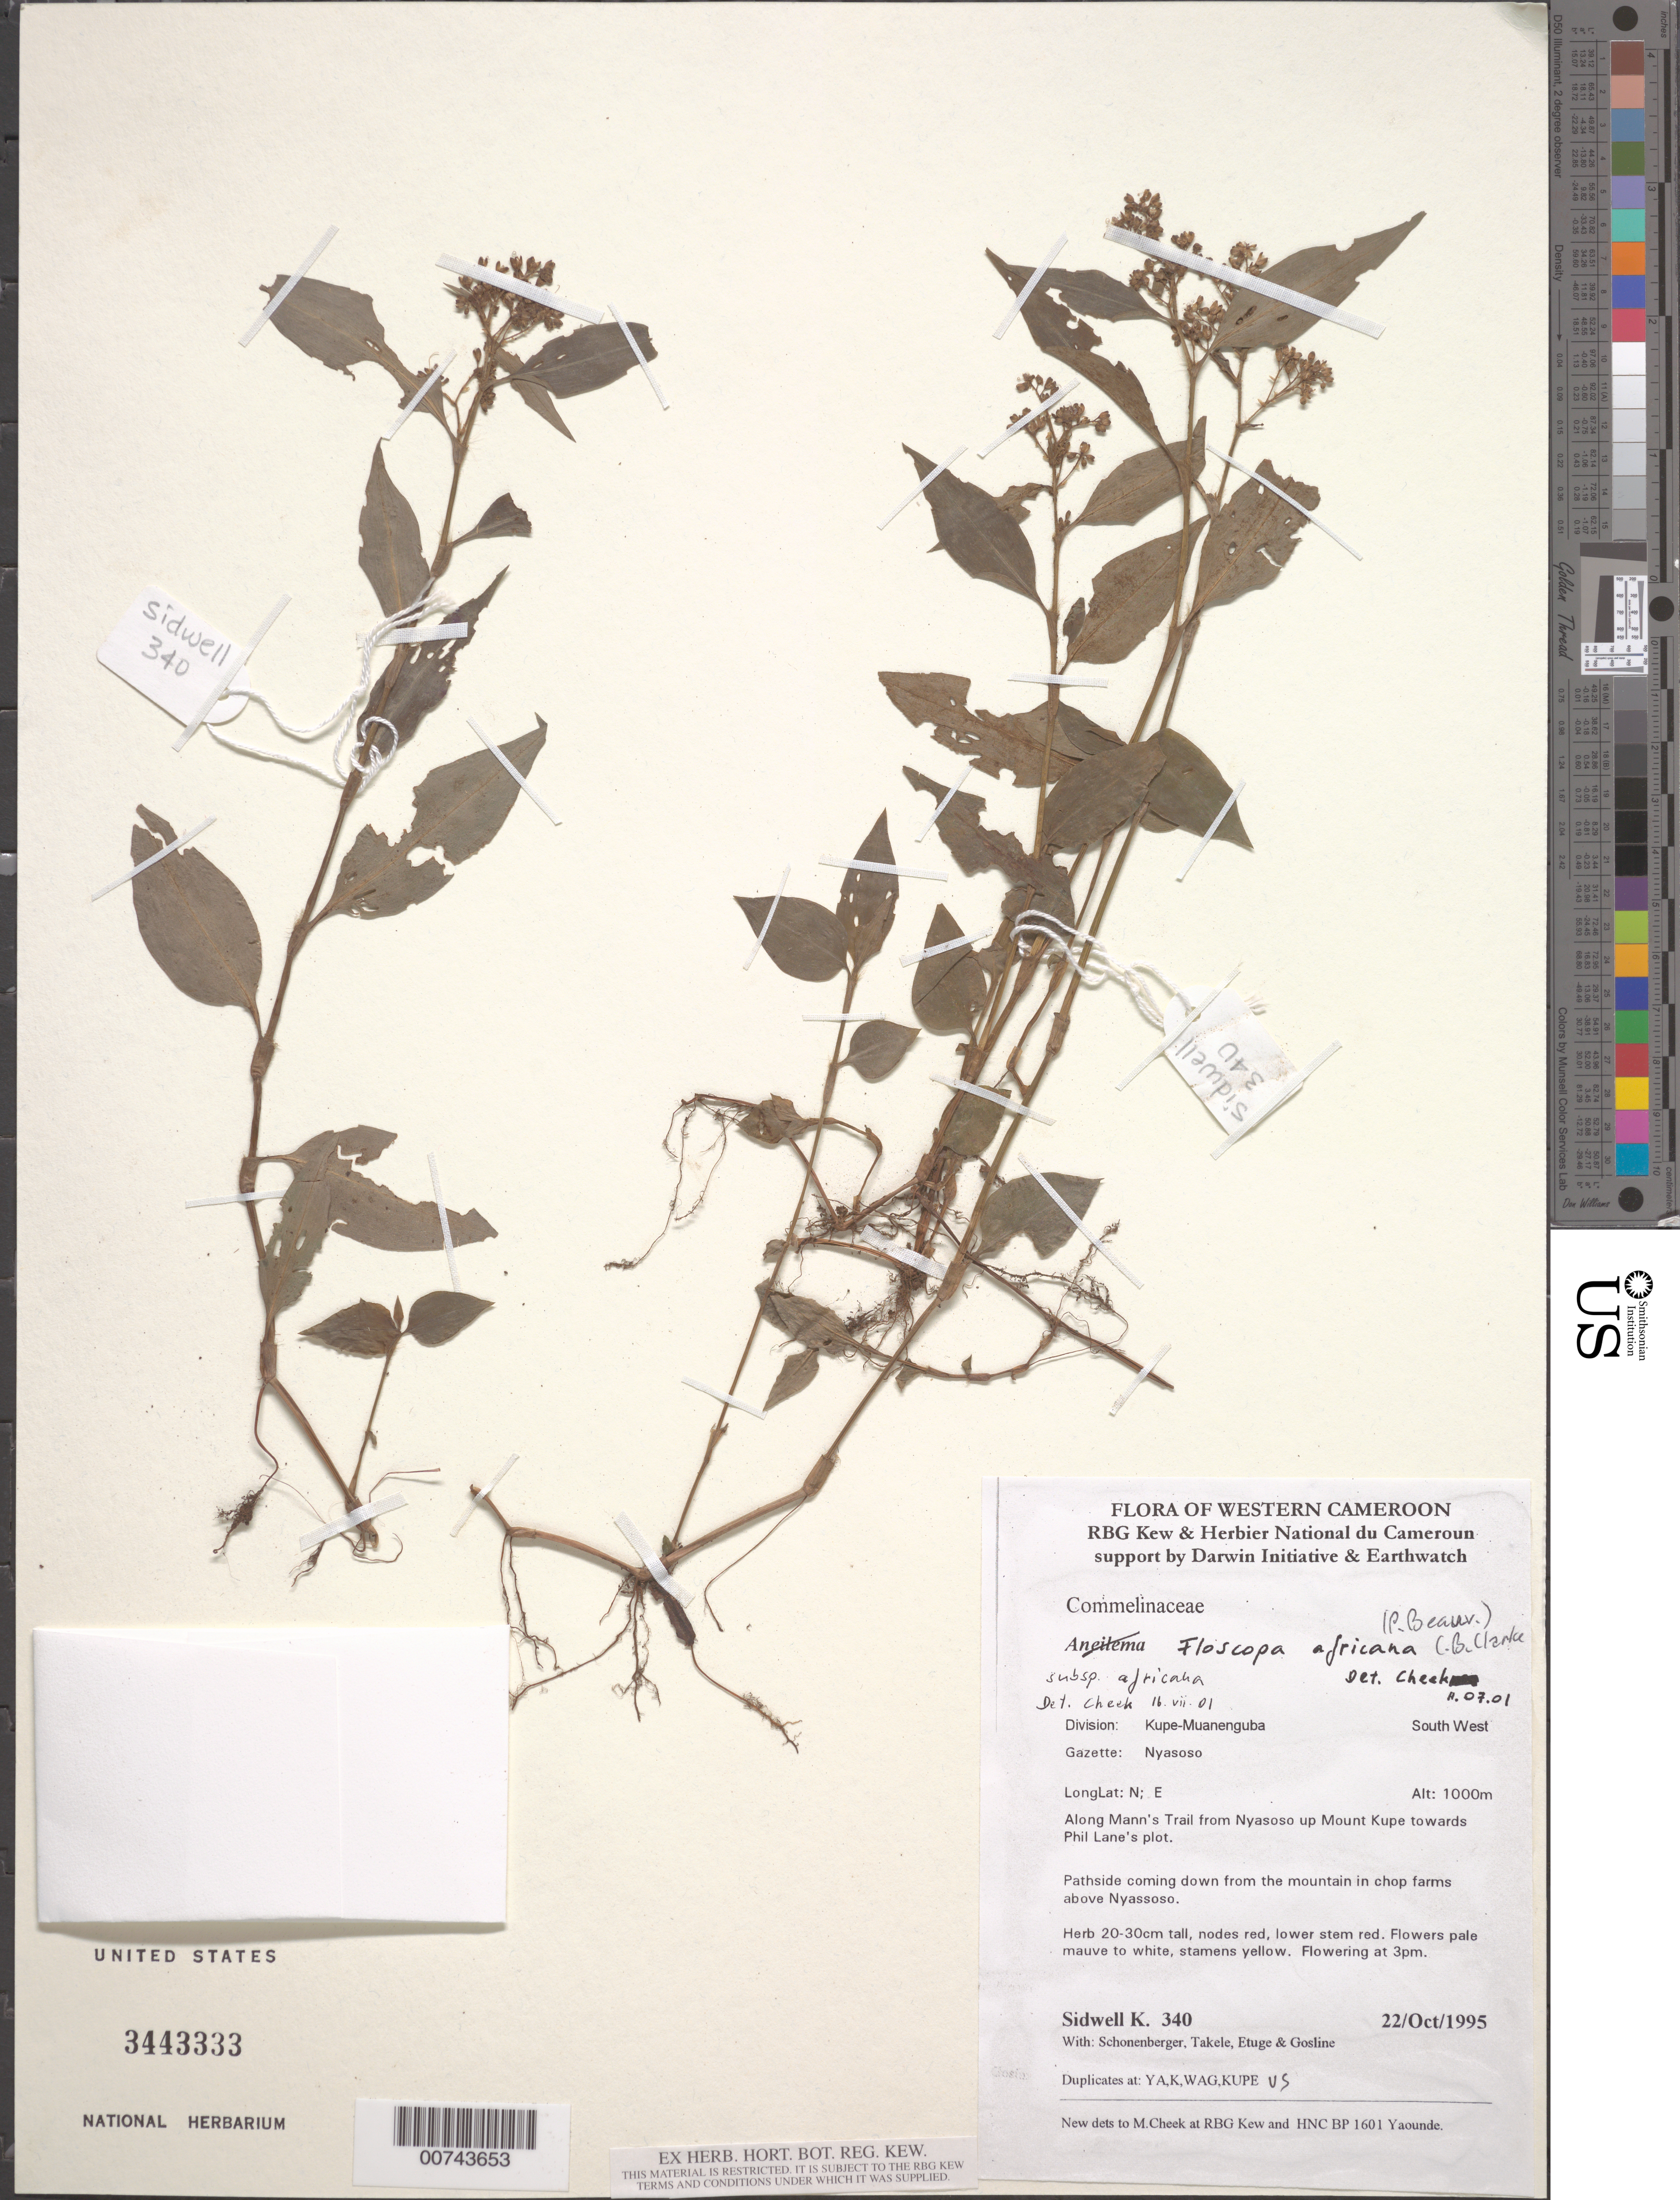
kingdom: Plantae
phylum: Tracheophyta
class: Liliopsida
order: Commelinales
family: Commelinaceae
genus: Floscopa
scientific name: Floscopa africana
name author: (P. Beauv.) C.B. Clarke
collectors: K. Sidwell, -. Schoenenberger, M. Etuge, S. Gosline & -. Takele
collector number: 340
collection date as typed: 22 Oct 1995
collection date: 1995-10-22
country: Cameroon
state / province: Sud-Ouest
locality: Along Mann's Trail from Nyasoso up Mount Kupe towards Phil Lane's plot.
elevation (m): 1000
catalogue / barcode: US 3443333